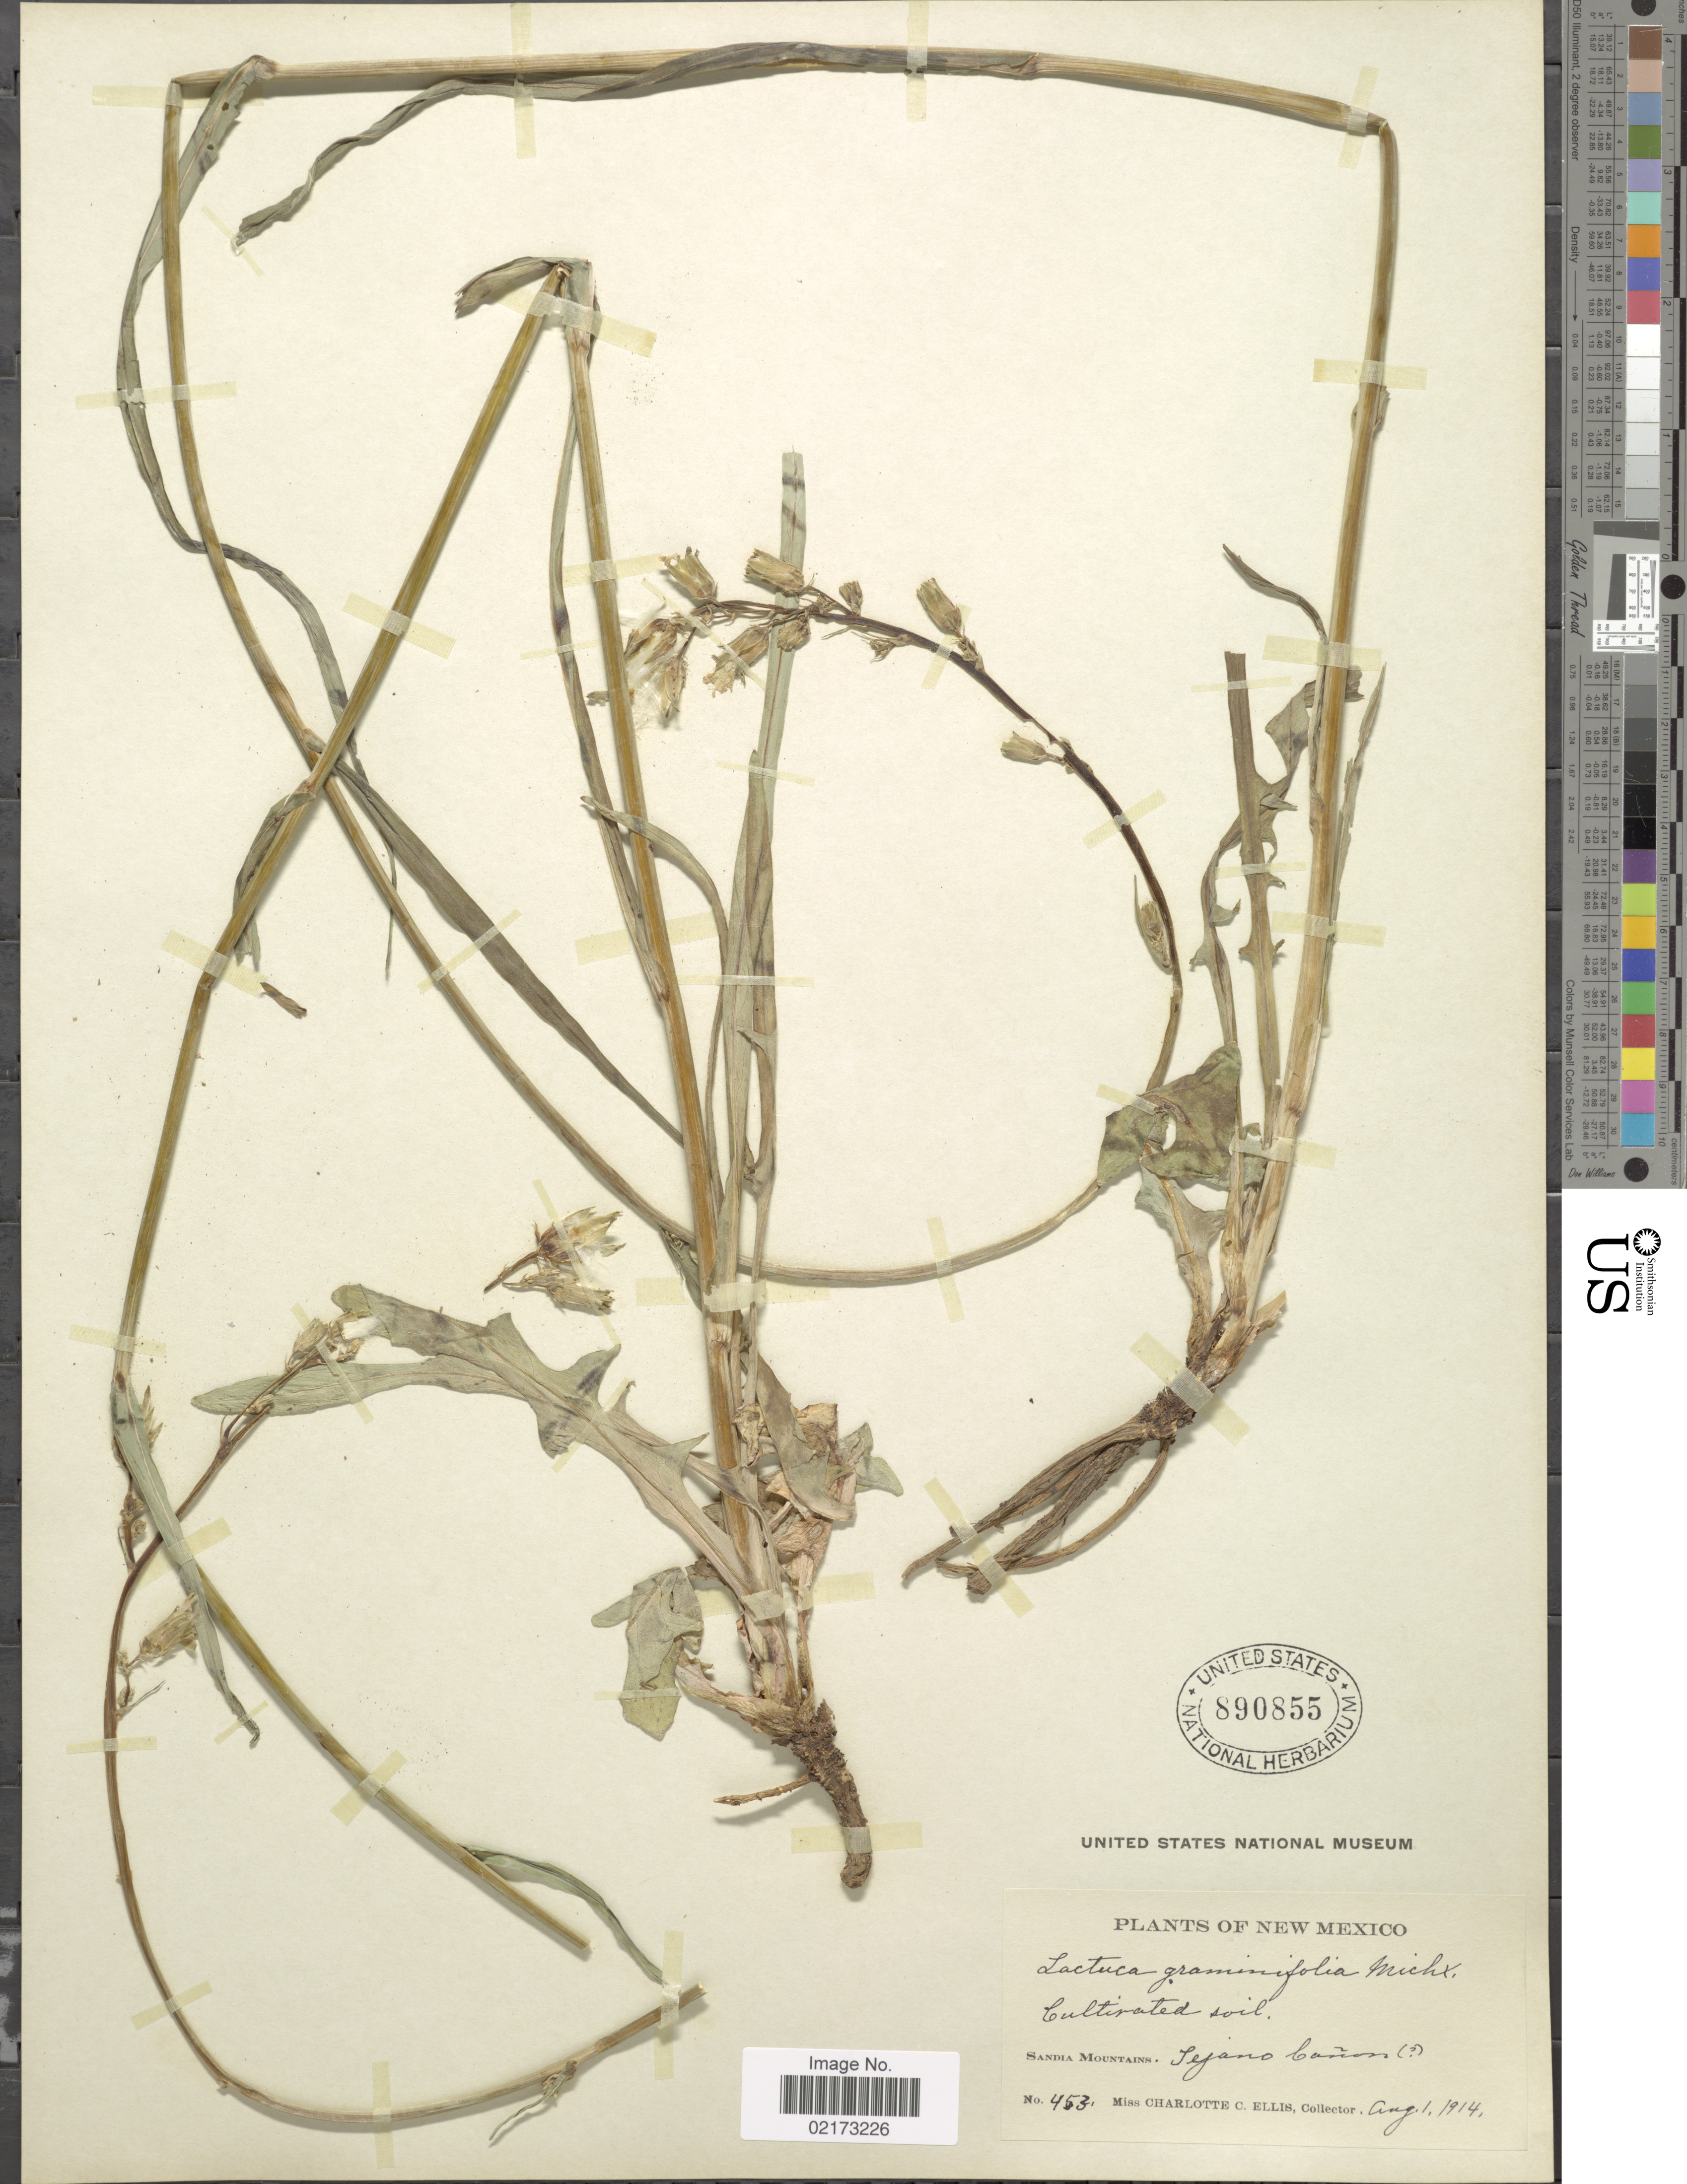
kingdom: Plantae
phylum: Tracheophyta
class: Magnoliopsida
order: Asterales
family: Asteraceae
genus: Lactuca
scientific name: Lactuca graminifolia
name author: Michx.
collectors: C. C. Ellis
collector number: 453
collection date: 1914-08-01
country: United States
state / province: New Mexico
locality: Sandia Mountains, Tejano Canon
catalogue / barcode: US 890855